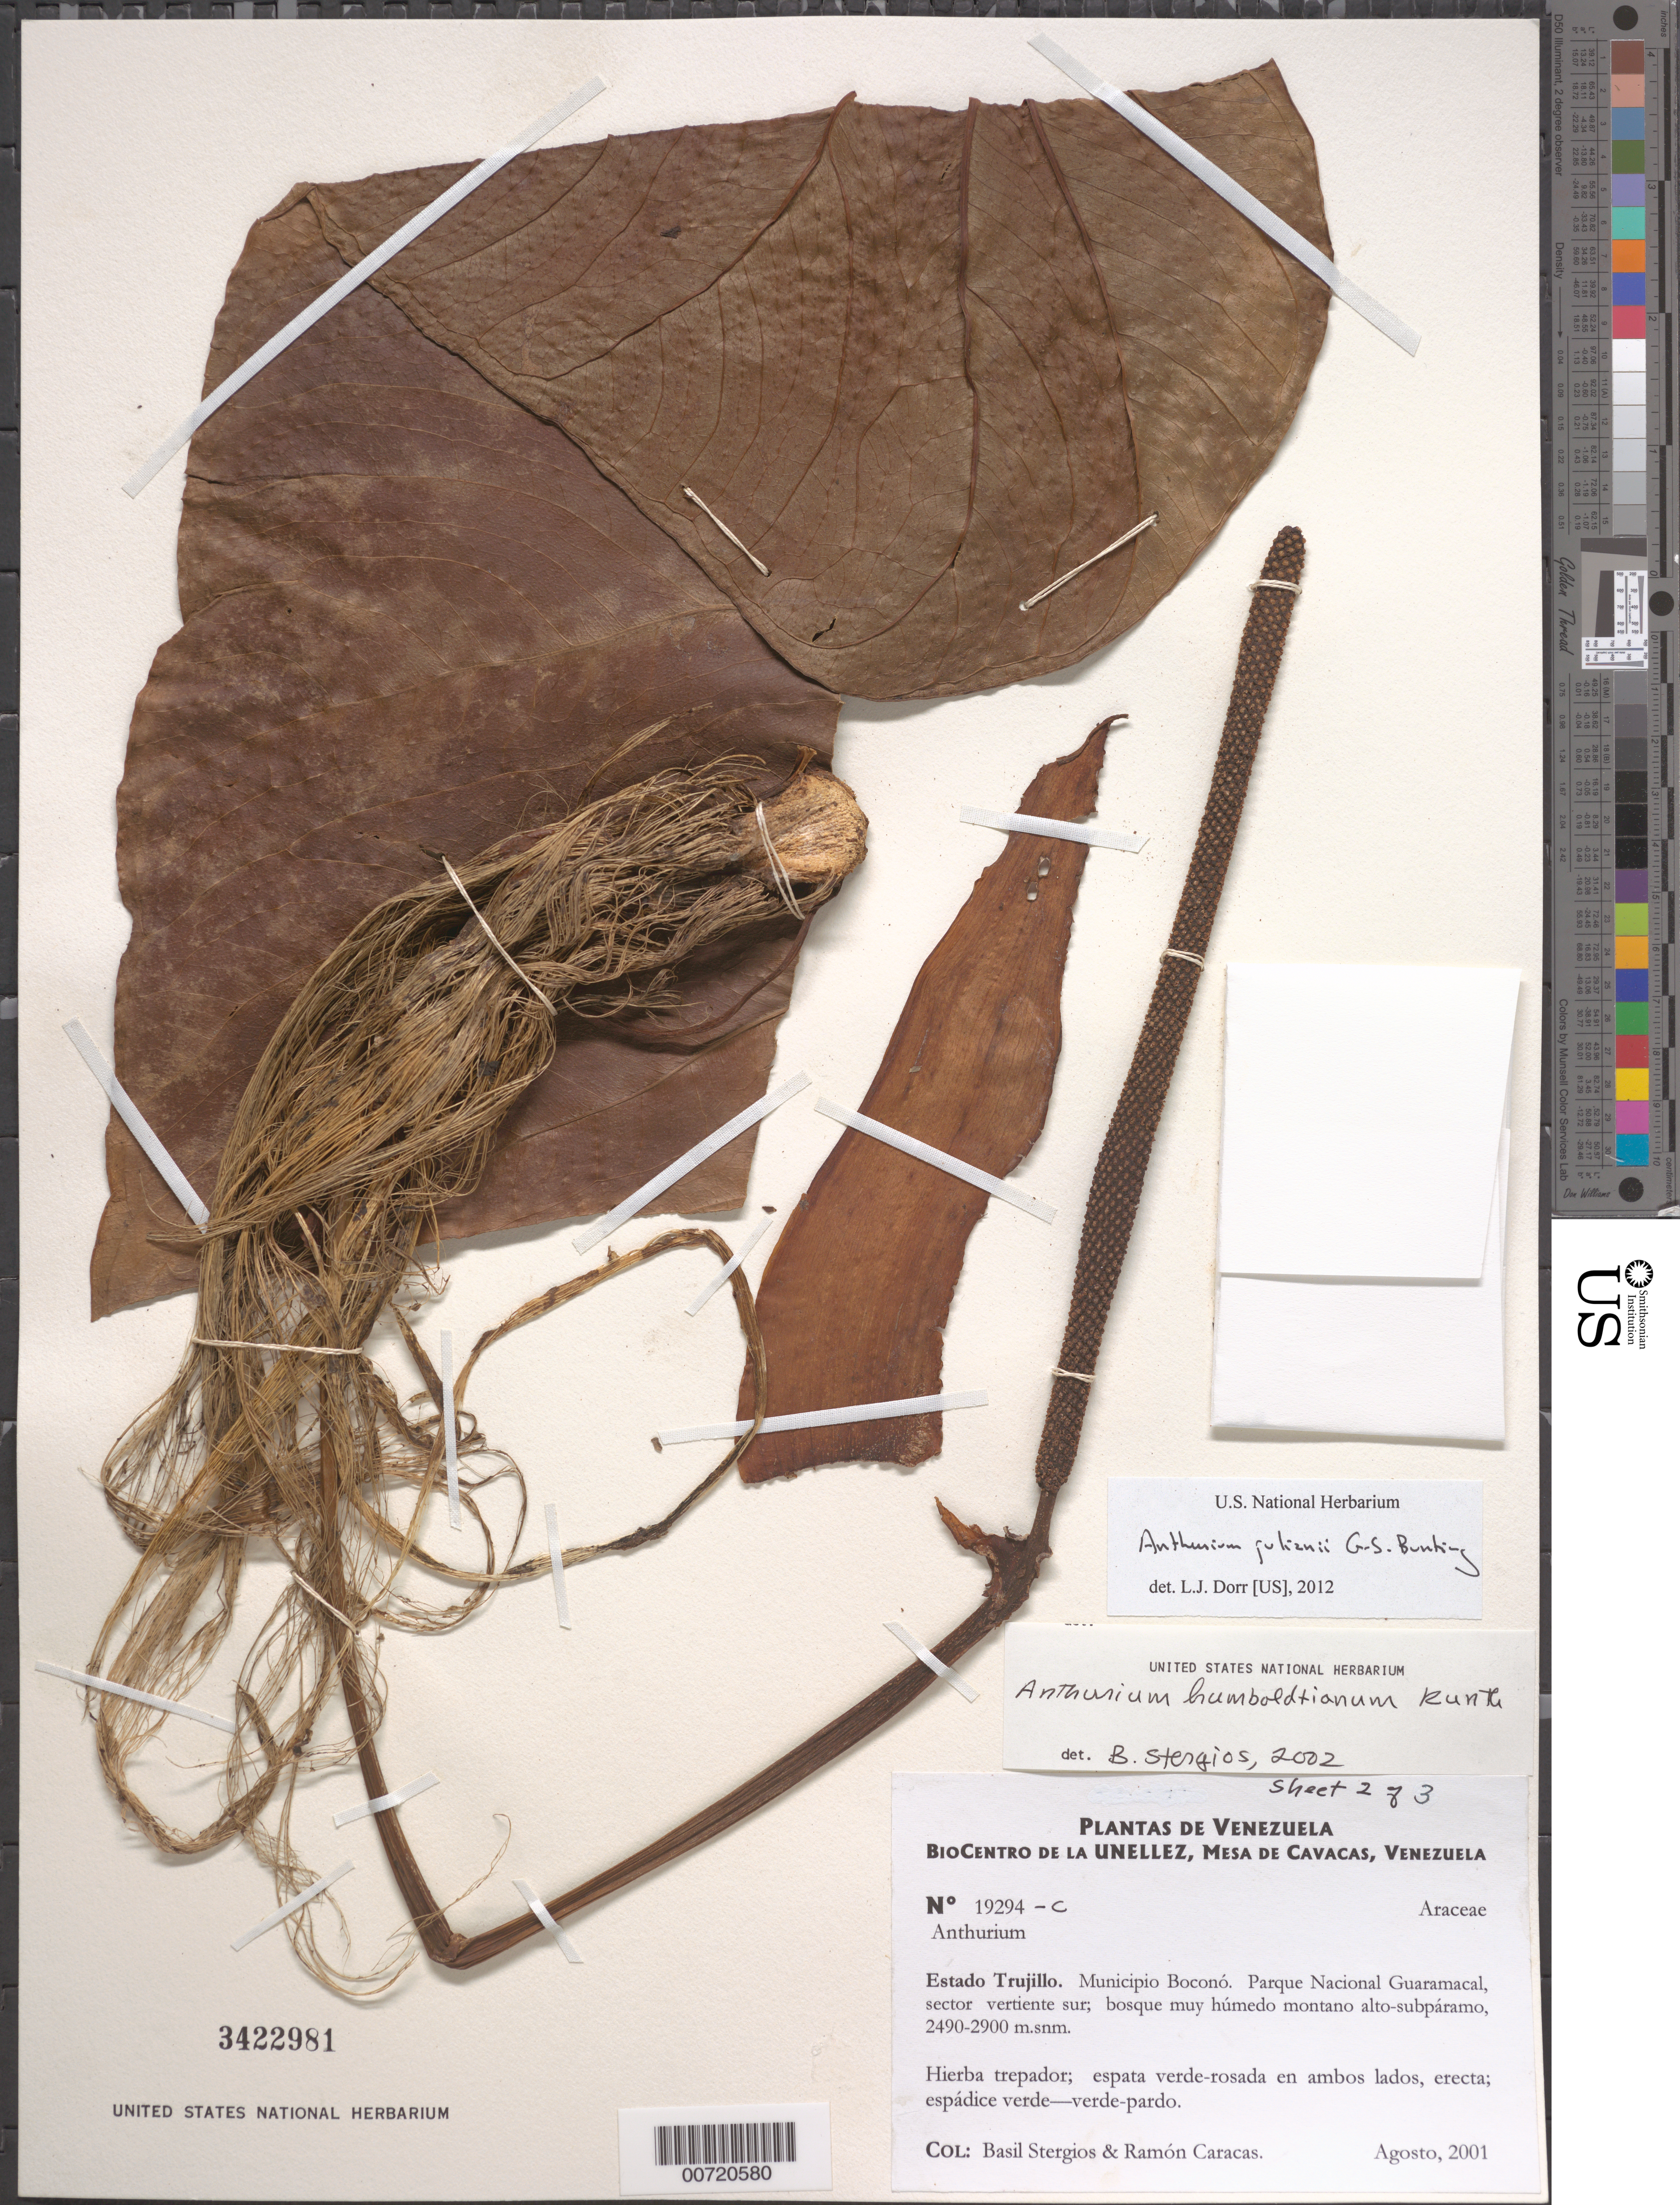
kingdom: Plantae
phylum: Tracheophyta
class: Liliopsida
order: Alismatales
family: Araceae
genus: Anthurium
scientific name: Anthurium julianii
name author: G.S. Bunting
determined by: Dorr, L. J., (BOT), Smithsonian Institution - National Museum of Natural History (UNITED STATES)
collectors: B. G. Stergios & R. Caracas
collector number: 19294C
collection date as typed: Aug 2001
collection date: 2001-08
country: Venezuela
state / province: Trujillo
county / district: Boconó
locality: Parque Nacional Guaramacal, vertiente sur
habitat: Bosque muy húmedo montano alto-subpáramo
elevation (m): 2490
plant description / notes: Stergios & Caracas 19294C = leaf + inflorescence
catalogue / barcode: US 3422981